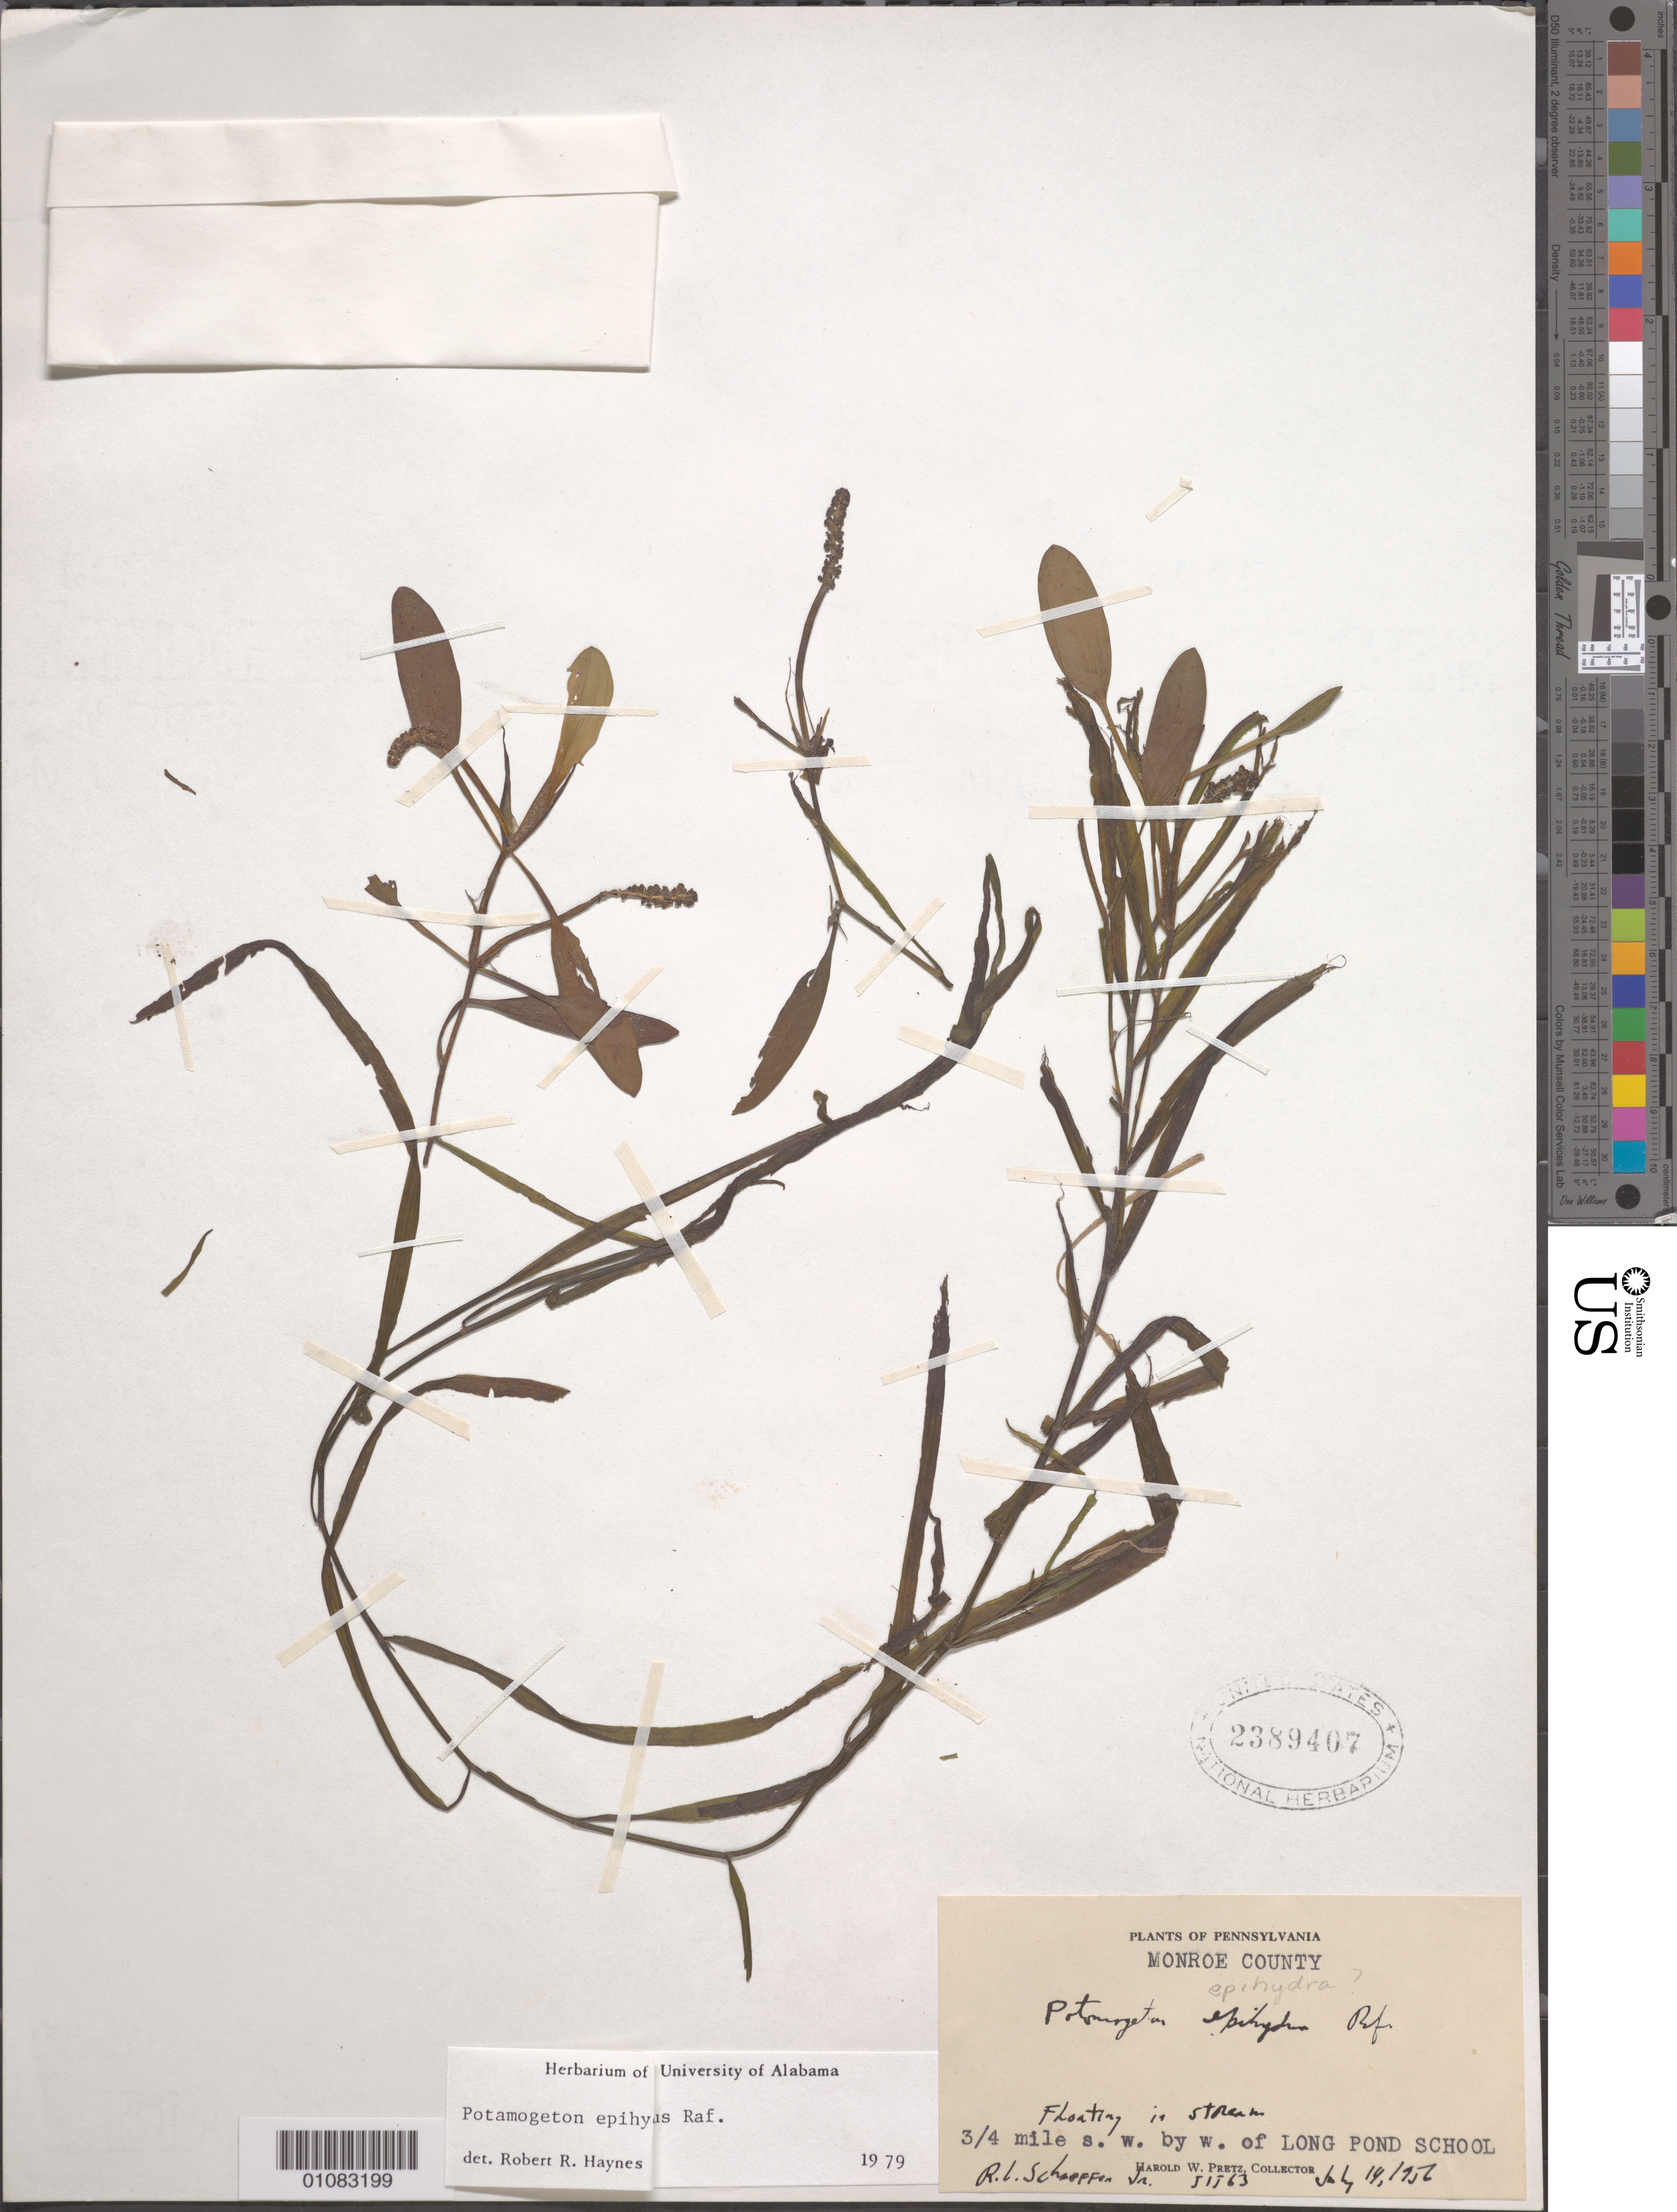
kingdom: Plantae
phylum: Tracheophyta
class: Liliopsida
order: Alismatales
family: Potamogetonaceae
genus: Potamogeton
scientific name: Potamogeton epihydrus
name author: Raf.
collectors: H. Pretz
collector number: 51563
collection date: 1952-07-14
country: United States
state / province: Pennsylvania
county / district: Monroe County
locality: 0.75 mi. SW by W of Long Pond School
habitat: Floating in stream.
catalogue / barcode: US 2389407